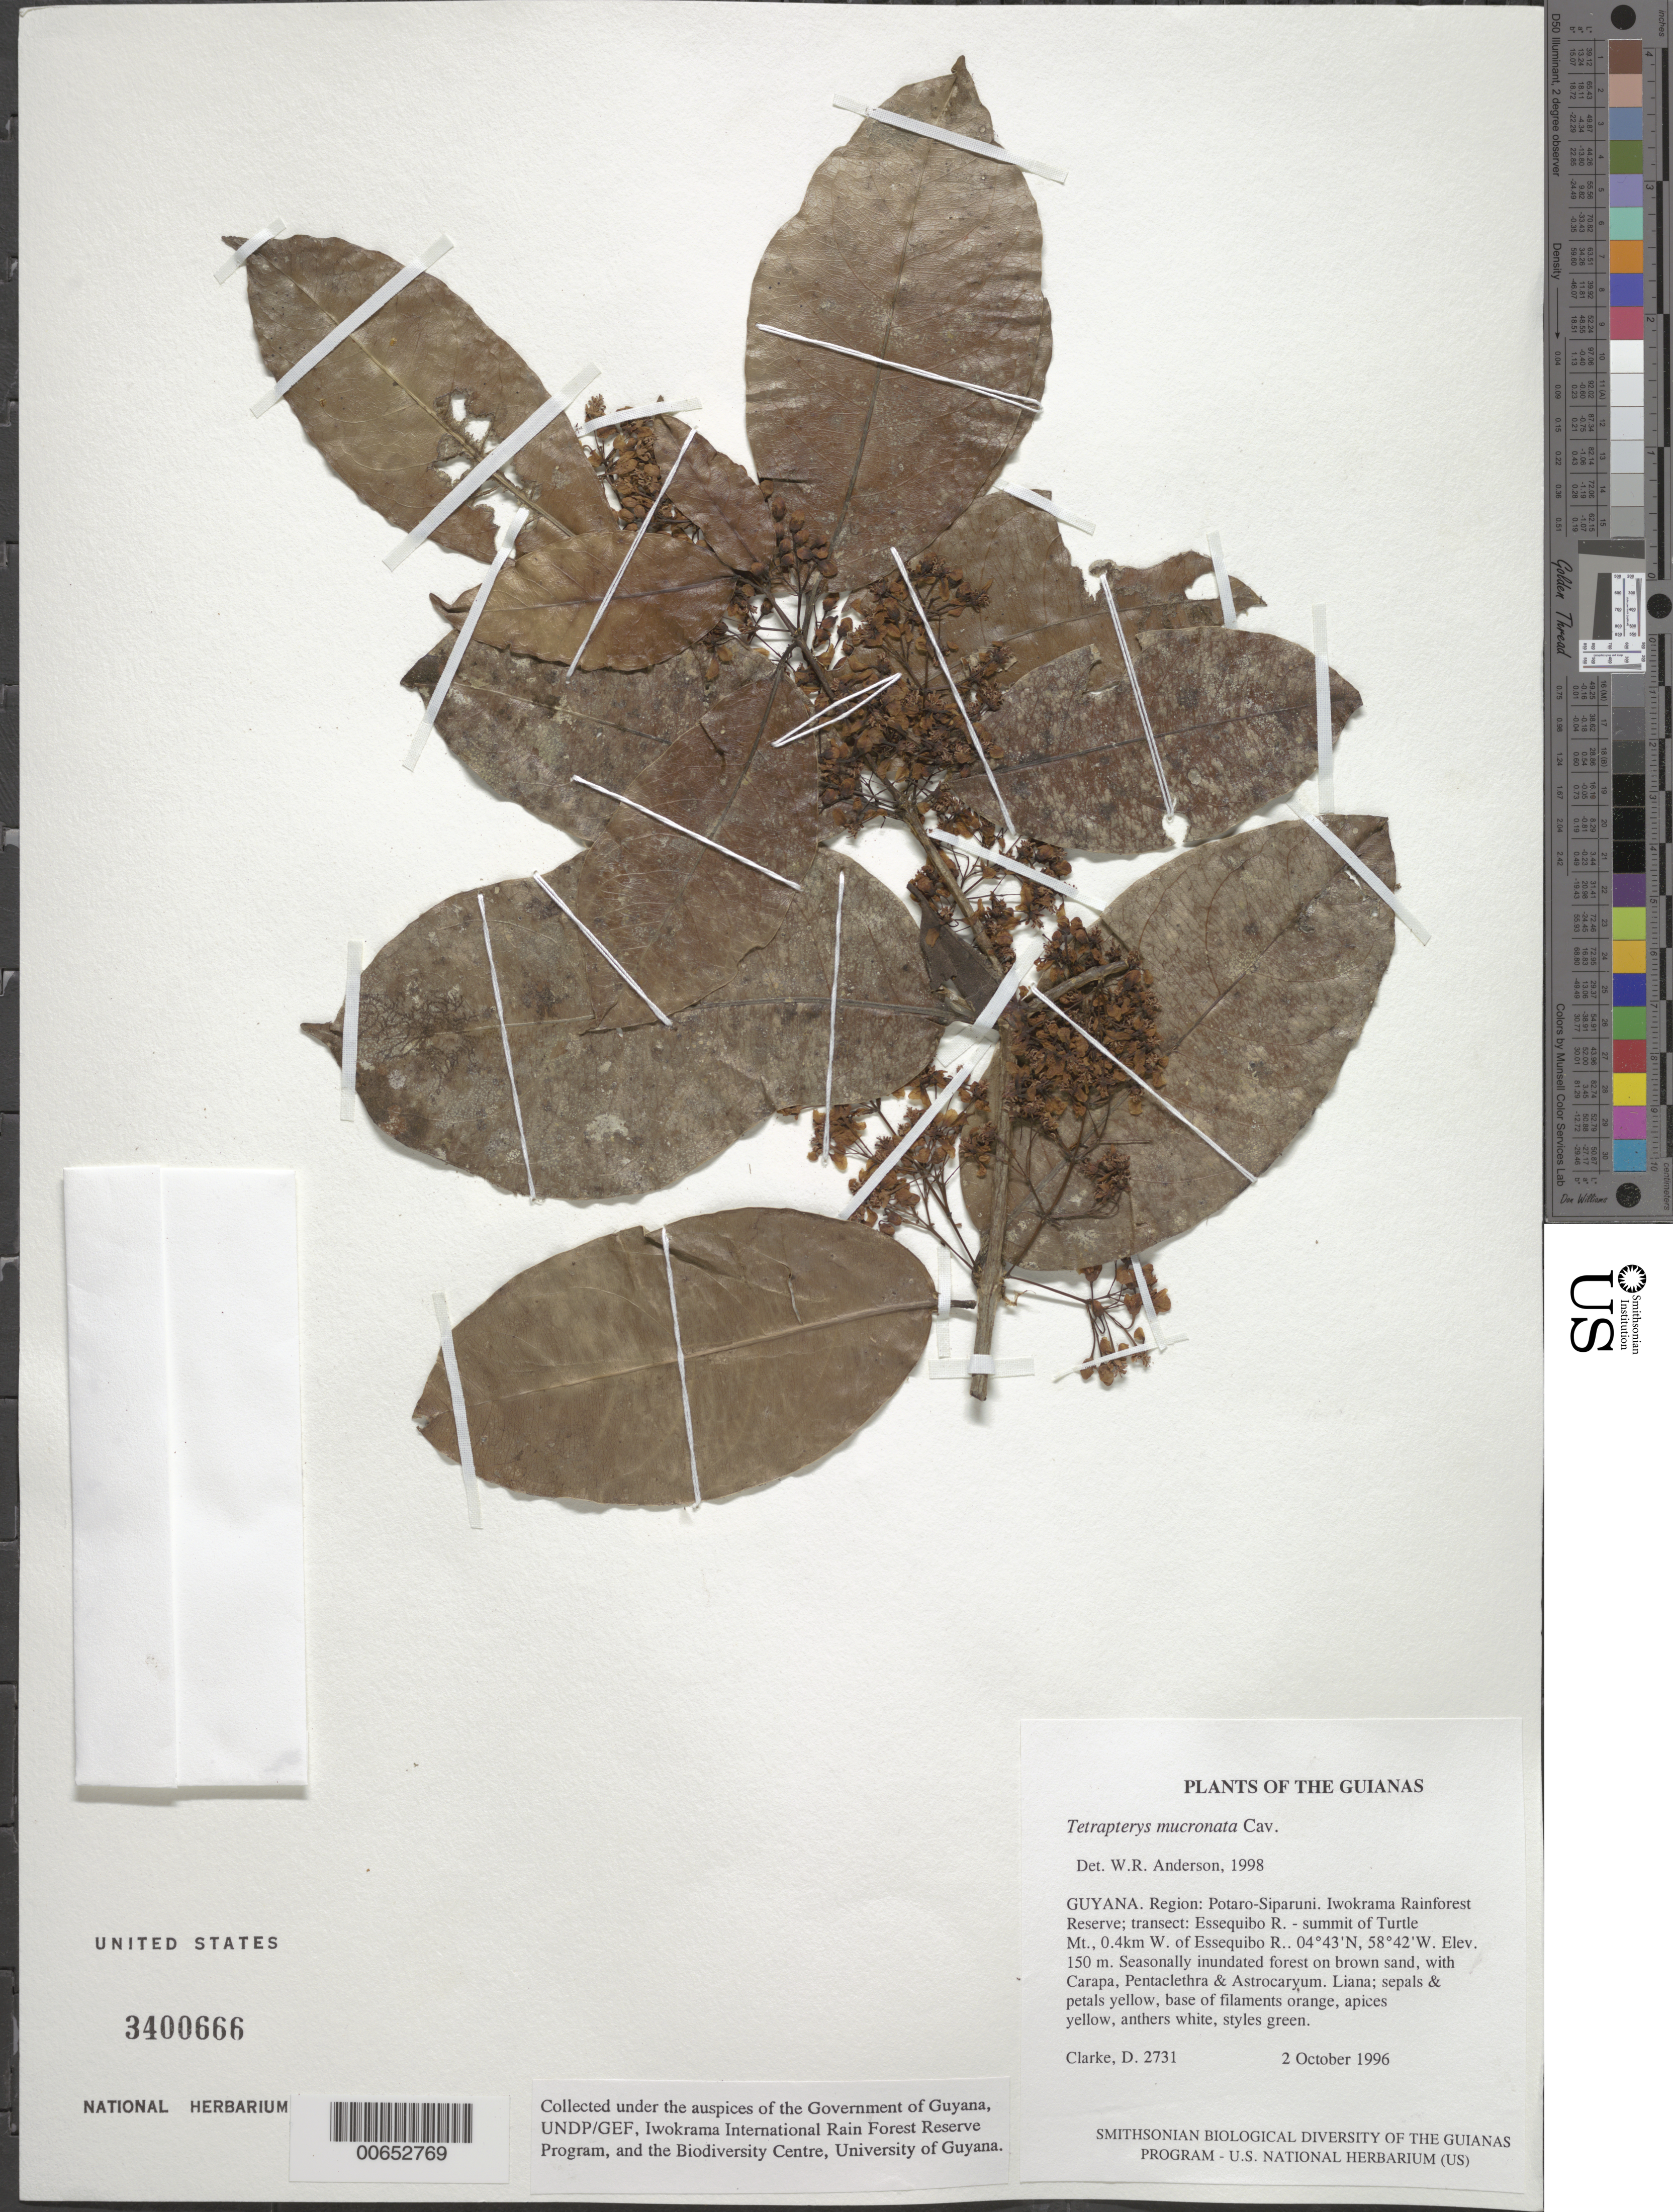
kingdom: Plantae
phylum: Tracheophyta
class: Magnoliopsida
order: Malpighiales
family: Malpighiaceae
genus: Tetrapterys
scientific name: Tetrapterys mucronata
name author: Cav.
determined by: Anderson, W. R., (MICH), University of Michigan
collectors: H. D. Clarke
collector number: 2731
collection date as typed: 2 October 1996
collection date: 1996-10-02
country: Guyana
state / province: Potaro-Siparuni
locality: Iwokrama Rainforest Reserve; transect: Essequibo R. - summit of Turtle Mt., 0.4km W. of Essequibo R.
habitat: Seasonally inundated forest on brown sand, with Carapa, Pentaclethra & Astrocaryum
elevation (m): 150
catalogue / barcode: US 3400666